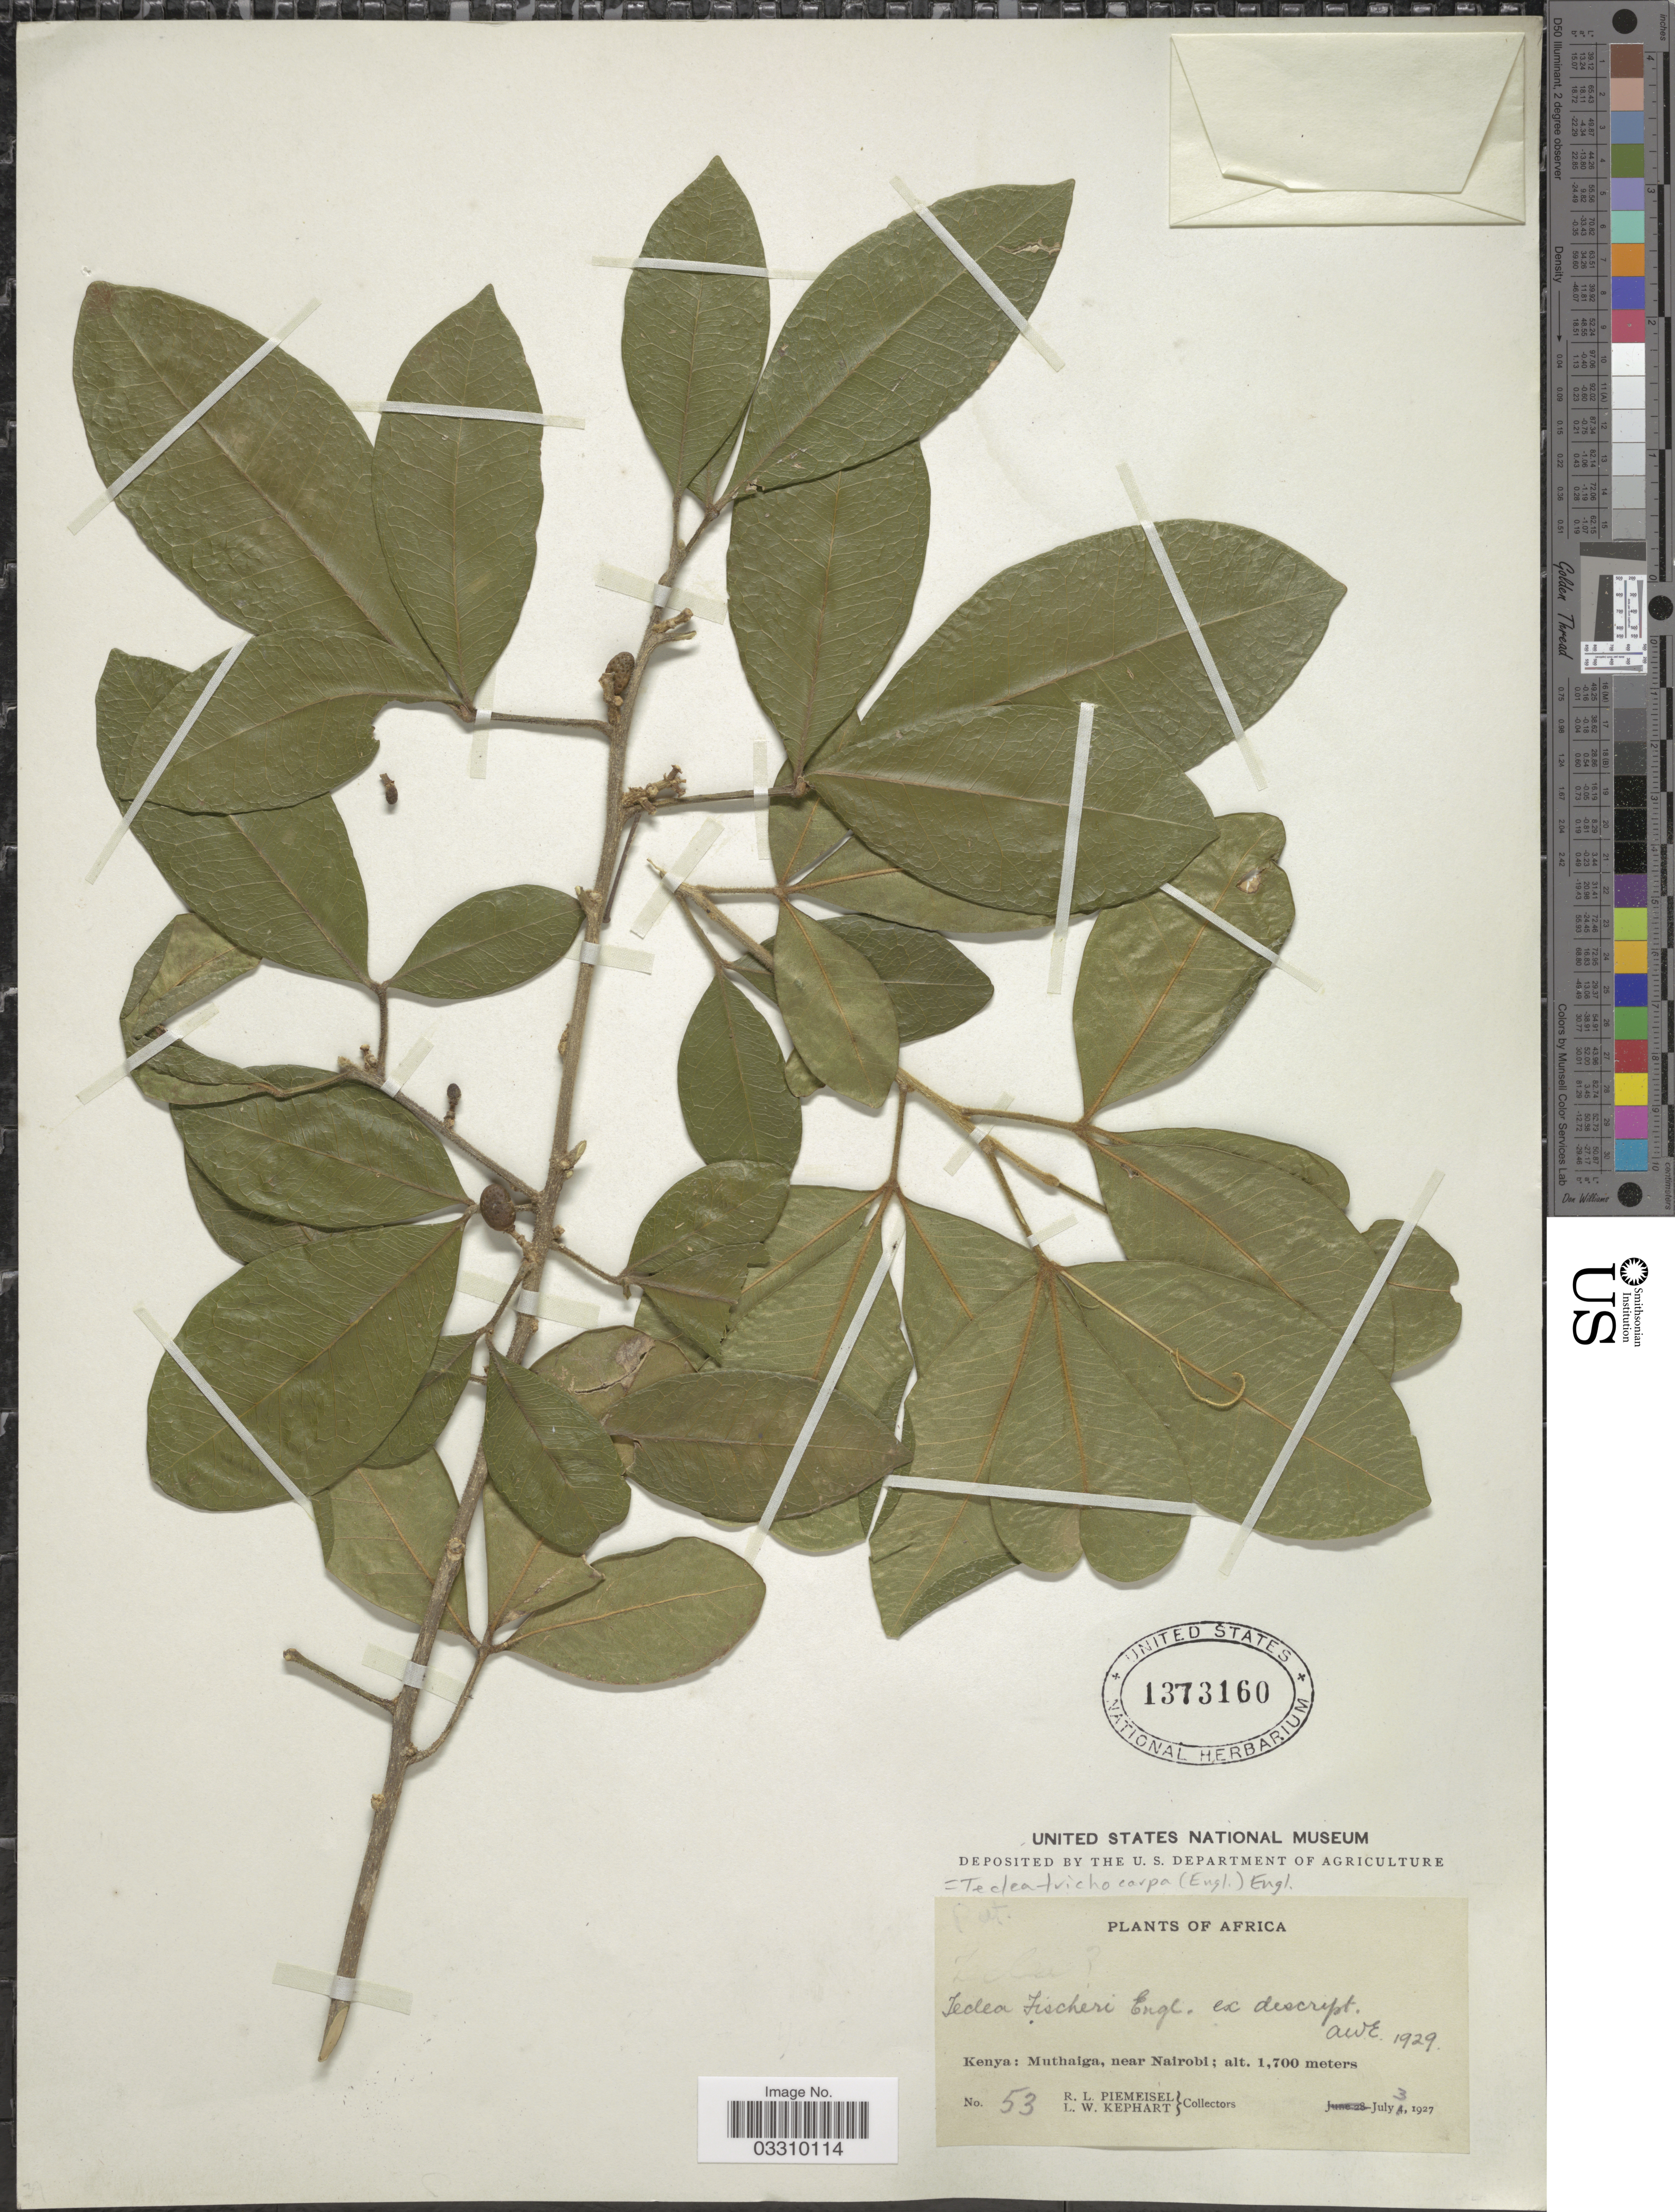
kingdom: Plantae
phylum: Tracheophyta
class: Magnoliopsida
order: Sapindales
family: Rutaceae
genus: Vepris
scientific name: Vepris trichocarpa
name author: (Engl.) Mziray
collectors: R. L. Piemeisel & L. W. Kephart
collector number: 53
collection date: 1927-07-03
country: Kenya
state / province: Nairobi Area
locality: Kenya: Muthaiga, near Nairobi.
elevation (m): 1700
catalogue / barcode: US 1373160